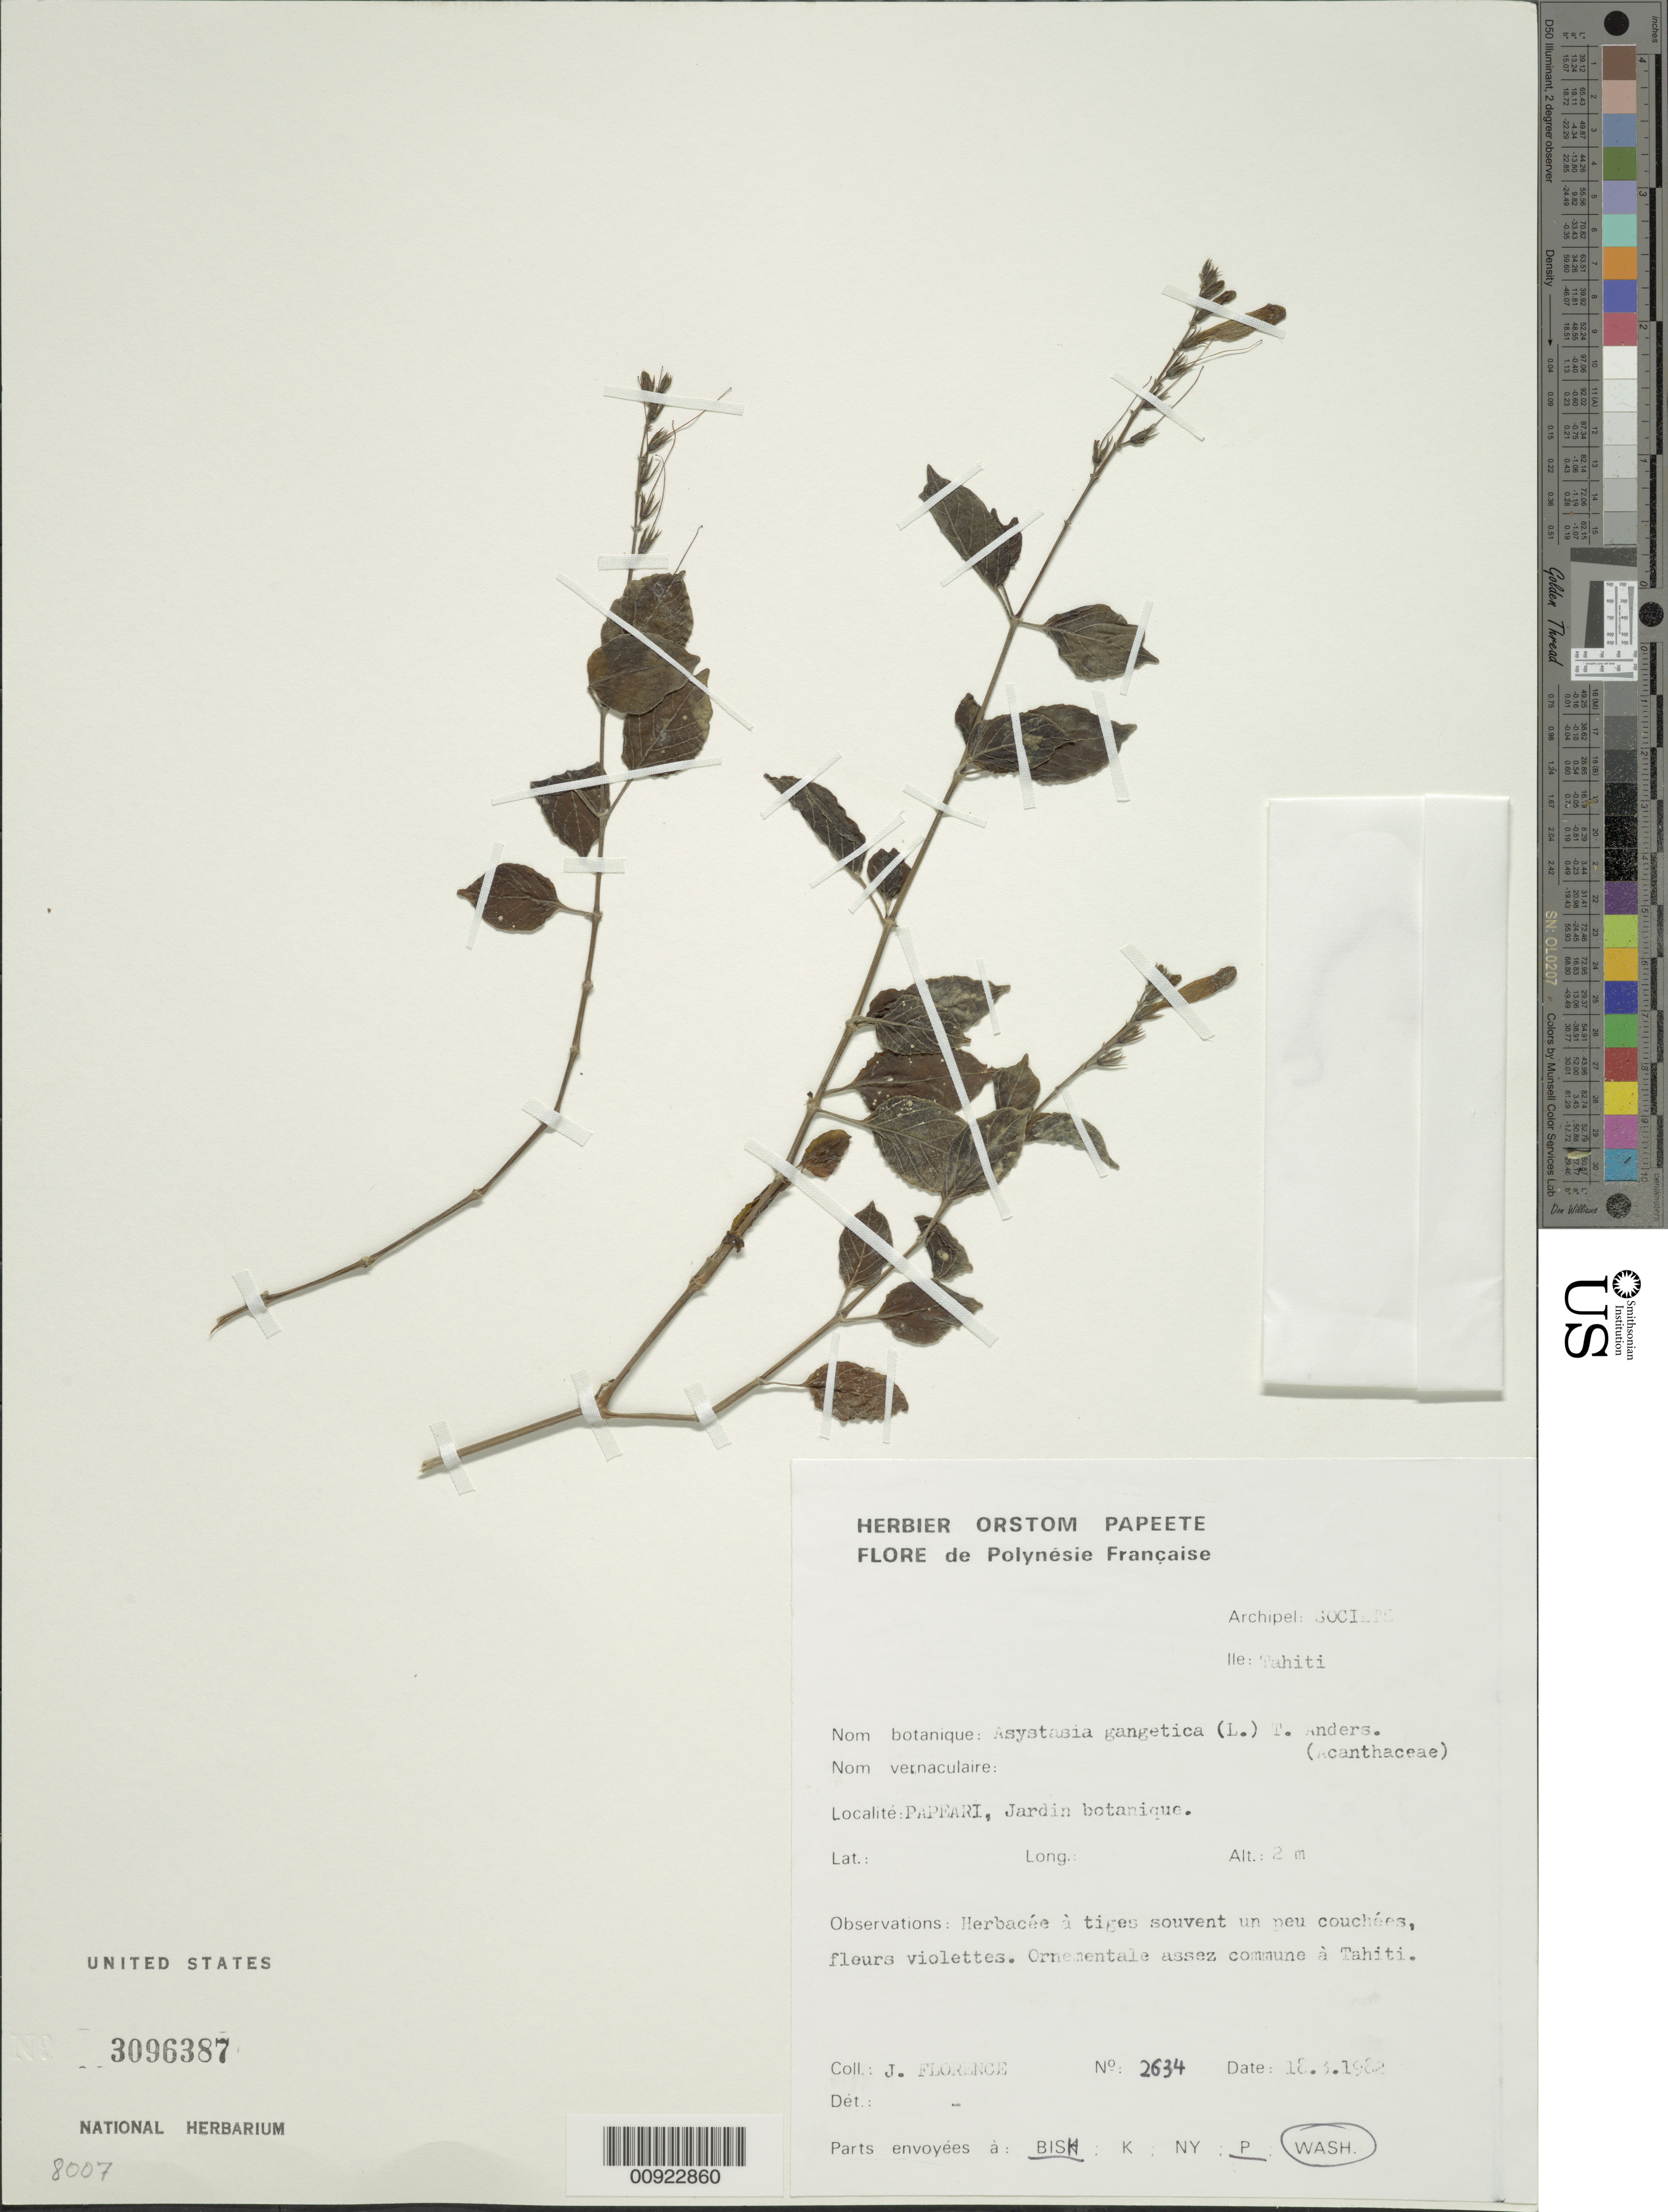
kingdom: Plantae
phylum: Tracheophyta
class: Magnoliopsida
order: Lamiales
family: Acanthaceae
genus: Asystasia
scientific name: Asystasia gangetica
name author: (L.) T. Anderson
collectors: J. Florence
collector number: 2634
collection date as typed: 18 Mar 1982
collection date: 1982-03-18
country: French Polynesia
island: Tahiti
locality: Papeari, Jardin botanique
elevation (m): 2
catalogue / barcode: US 3096387